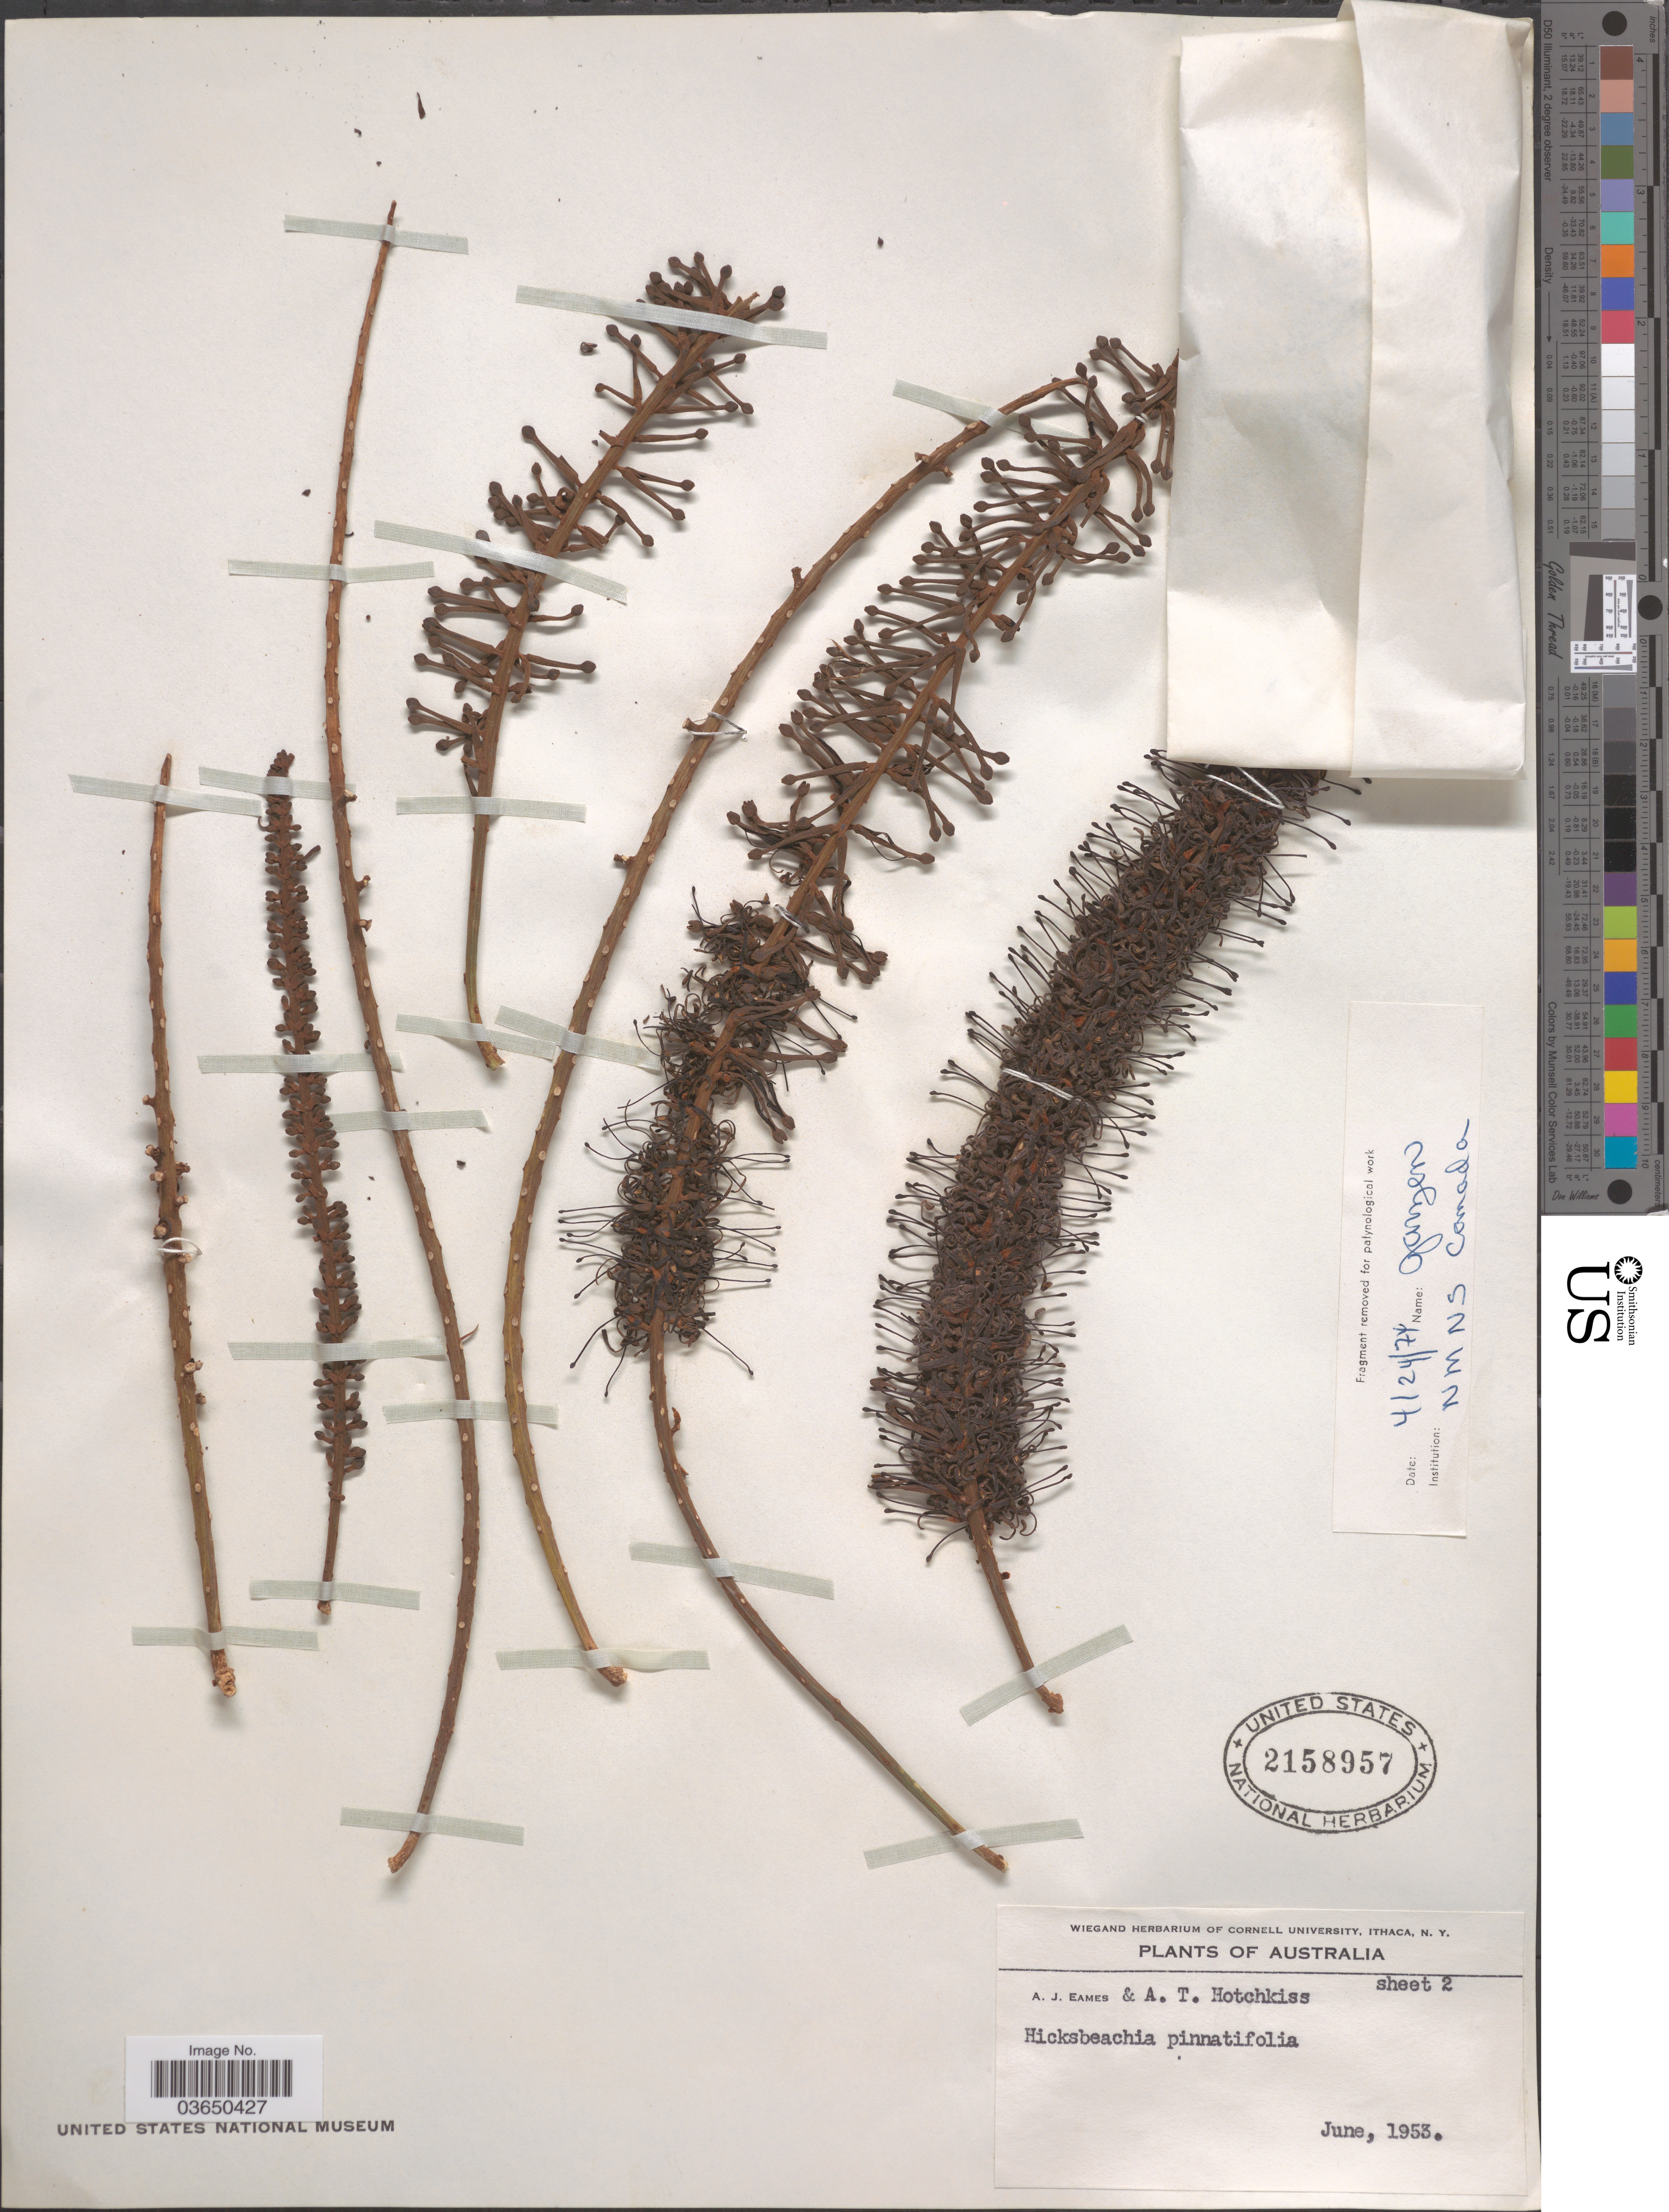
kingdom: Plantae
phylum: Tracheophyta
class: Magnoliopsida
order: Proteales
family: Proteaceae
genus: Hicksbeachia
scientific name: Hicksbeachia pinnatifolia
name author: F. Muell.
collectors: A. J. Eames & A. Hotchkiss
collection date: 1953-06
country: Australia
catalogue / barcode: US 2158957